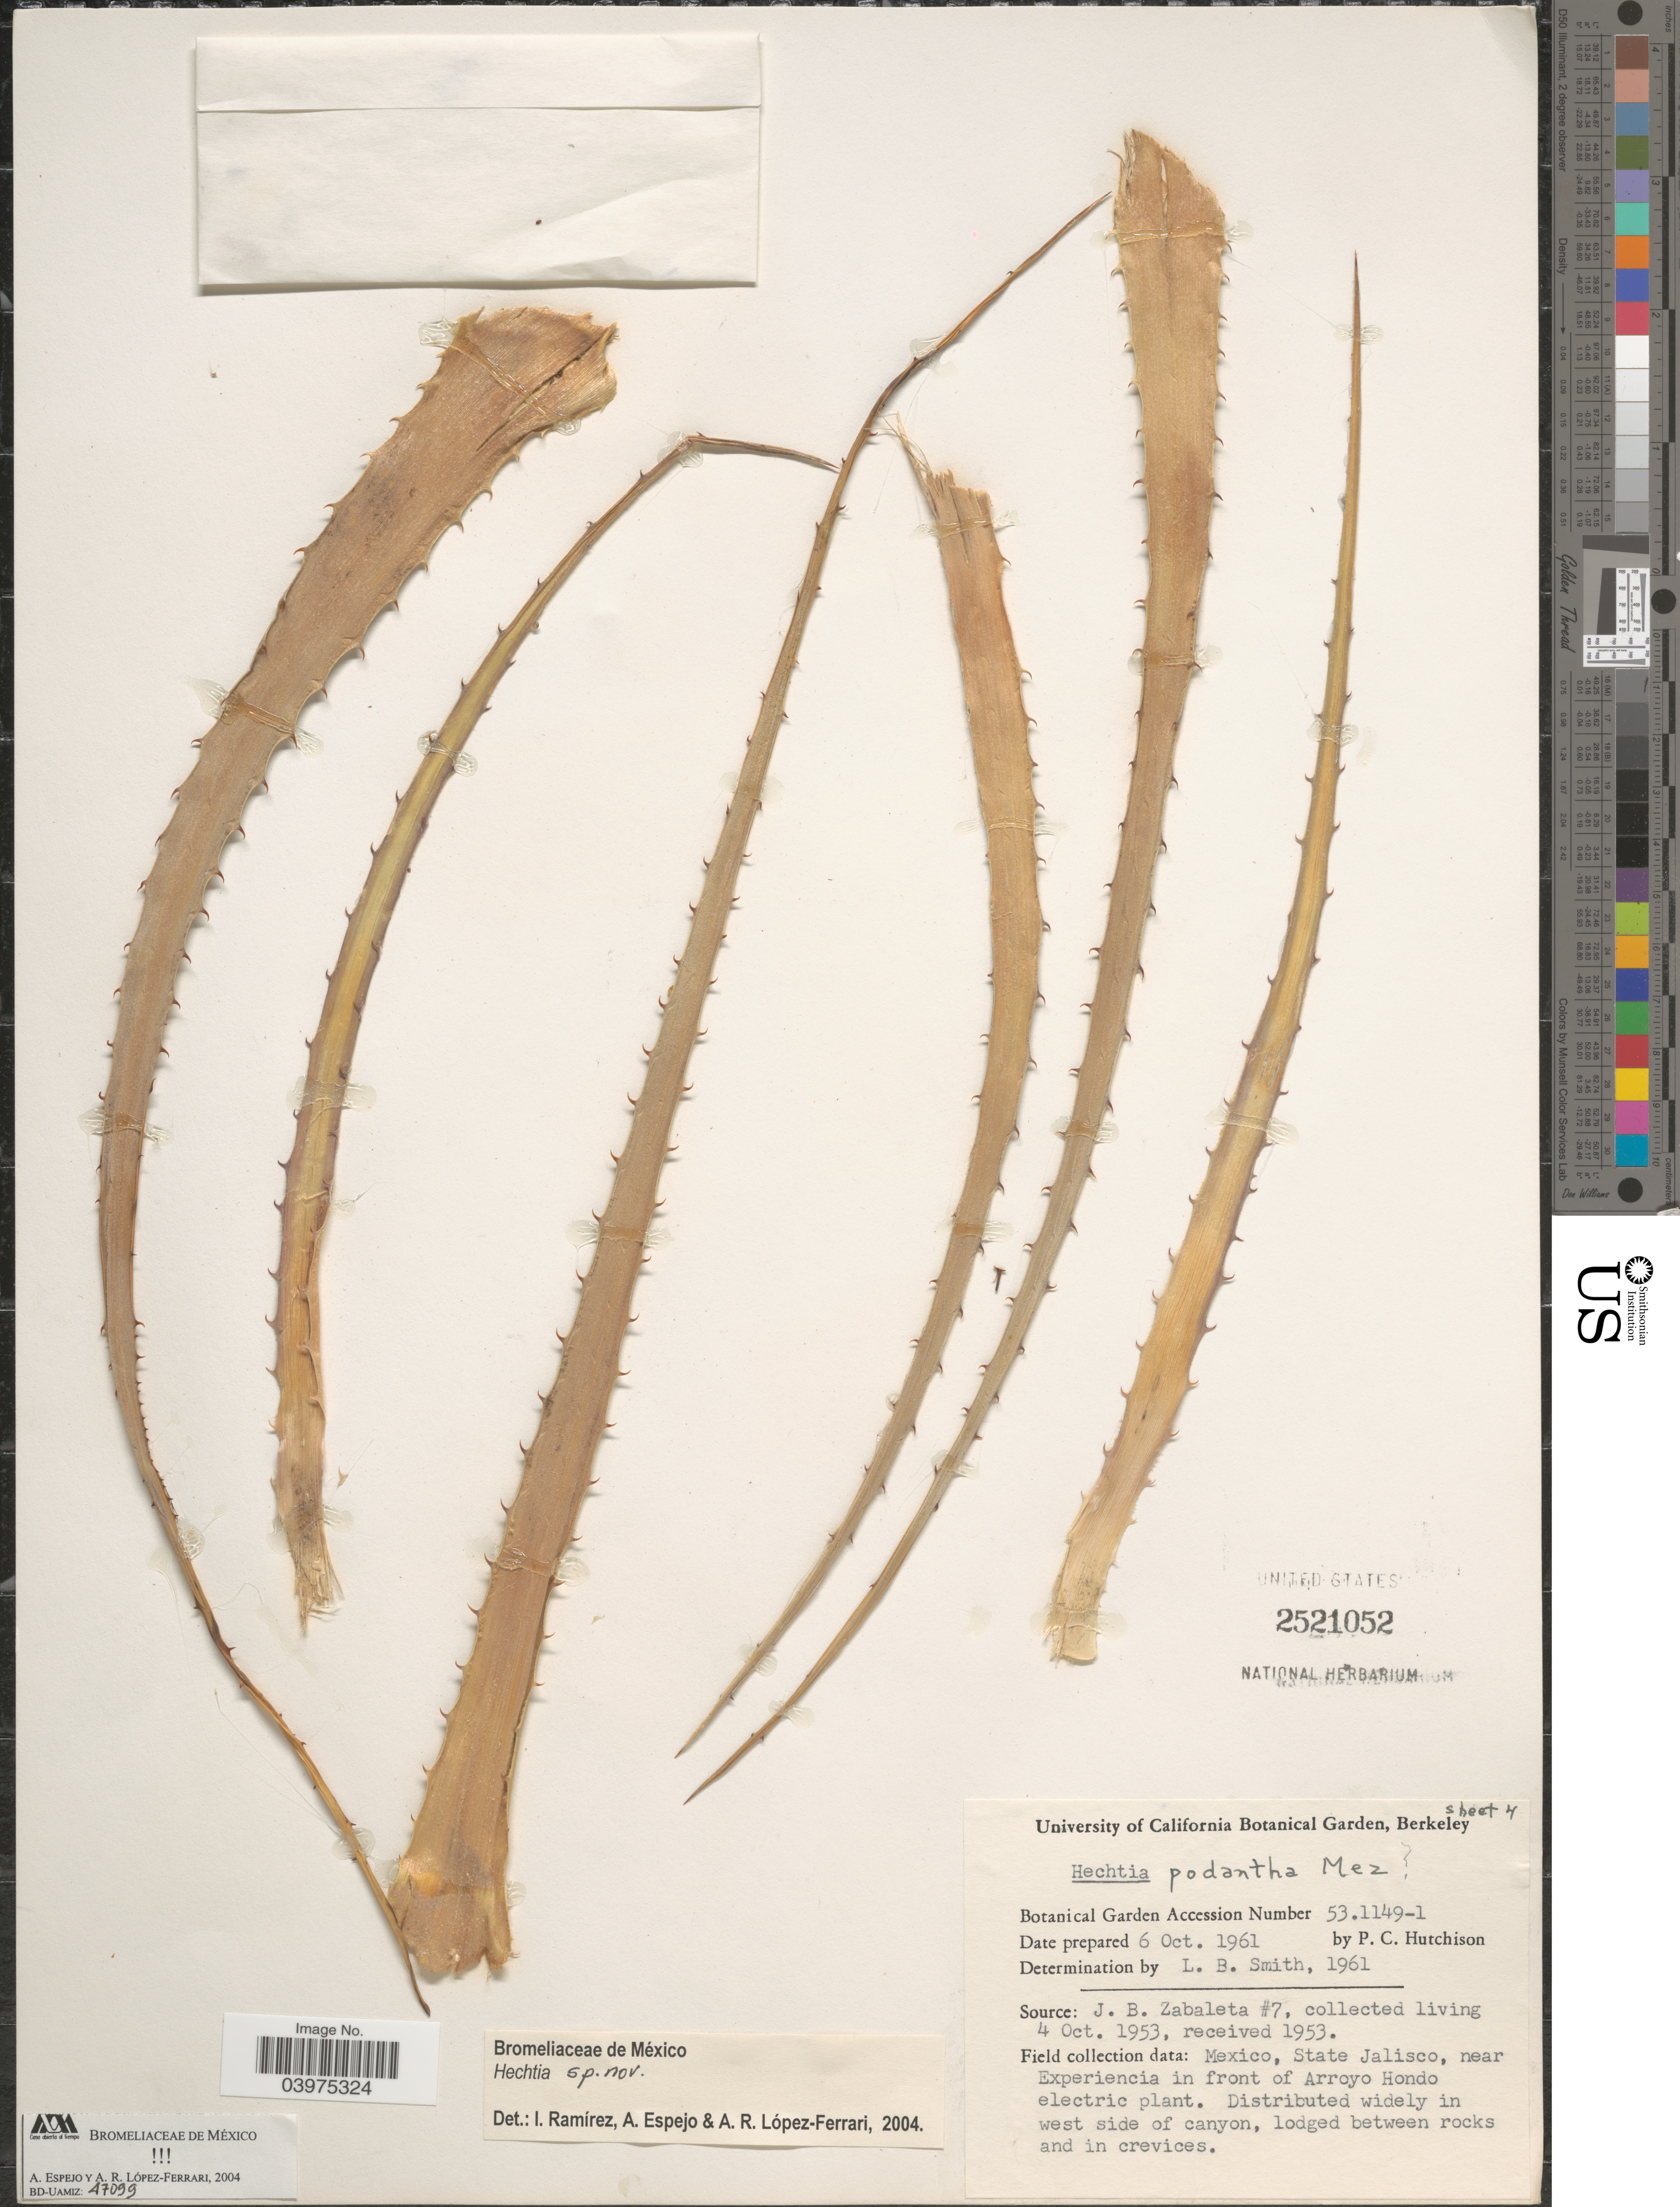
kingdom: Plantae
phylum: Tracheophyta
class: Liliopsida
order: Poales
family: Bromeliaceae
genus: Hechtia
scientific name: Hechtia sp.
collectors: P. C. Hutchison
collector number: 53.1149-1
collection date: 1961-10-06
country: United States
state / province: California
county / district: Alameda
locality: University of California Botanical Garden, Berkeley.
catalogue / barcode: US 2521052